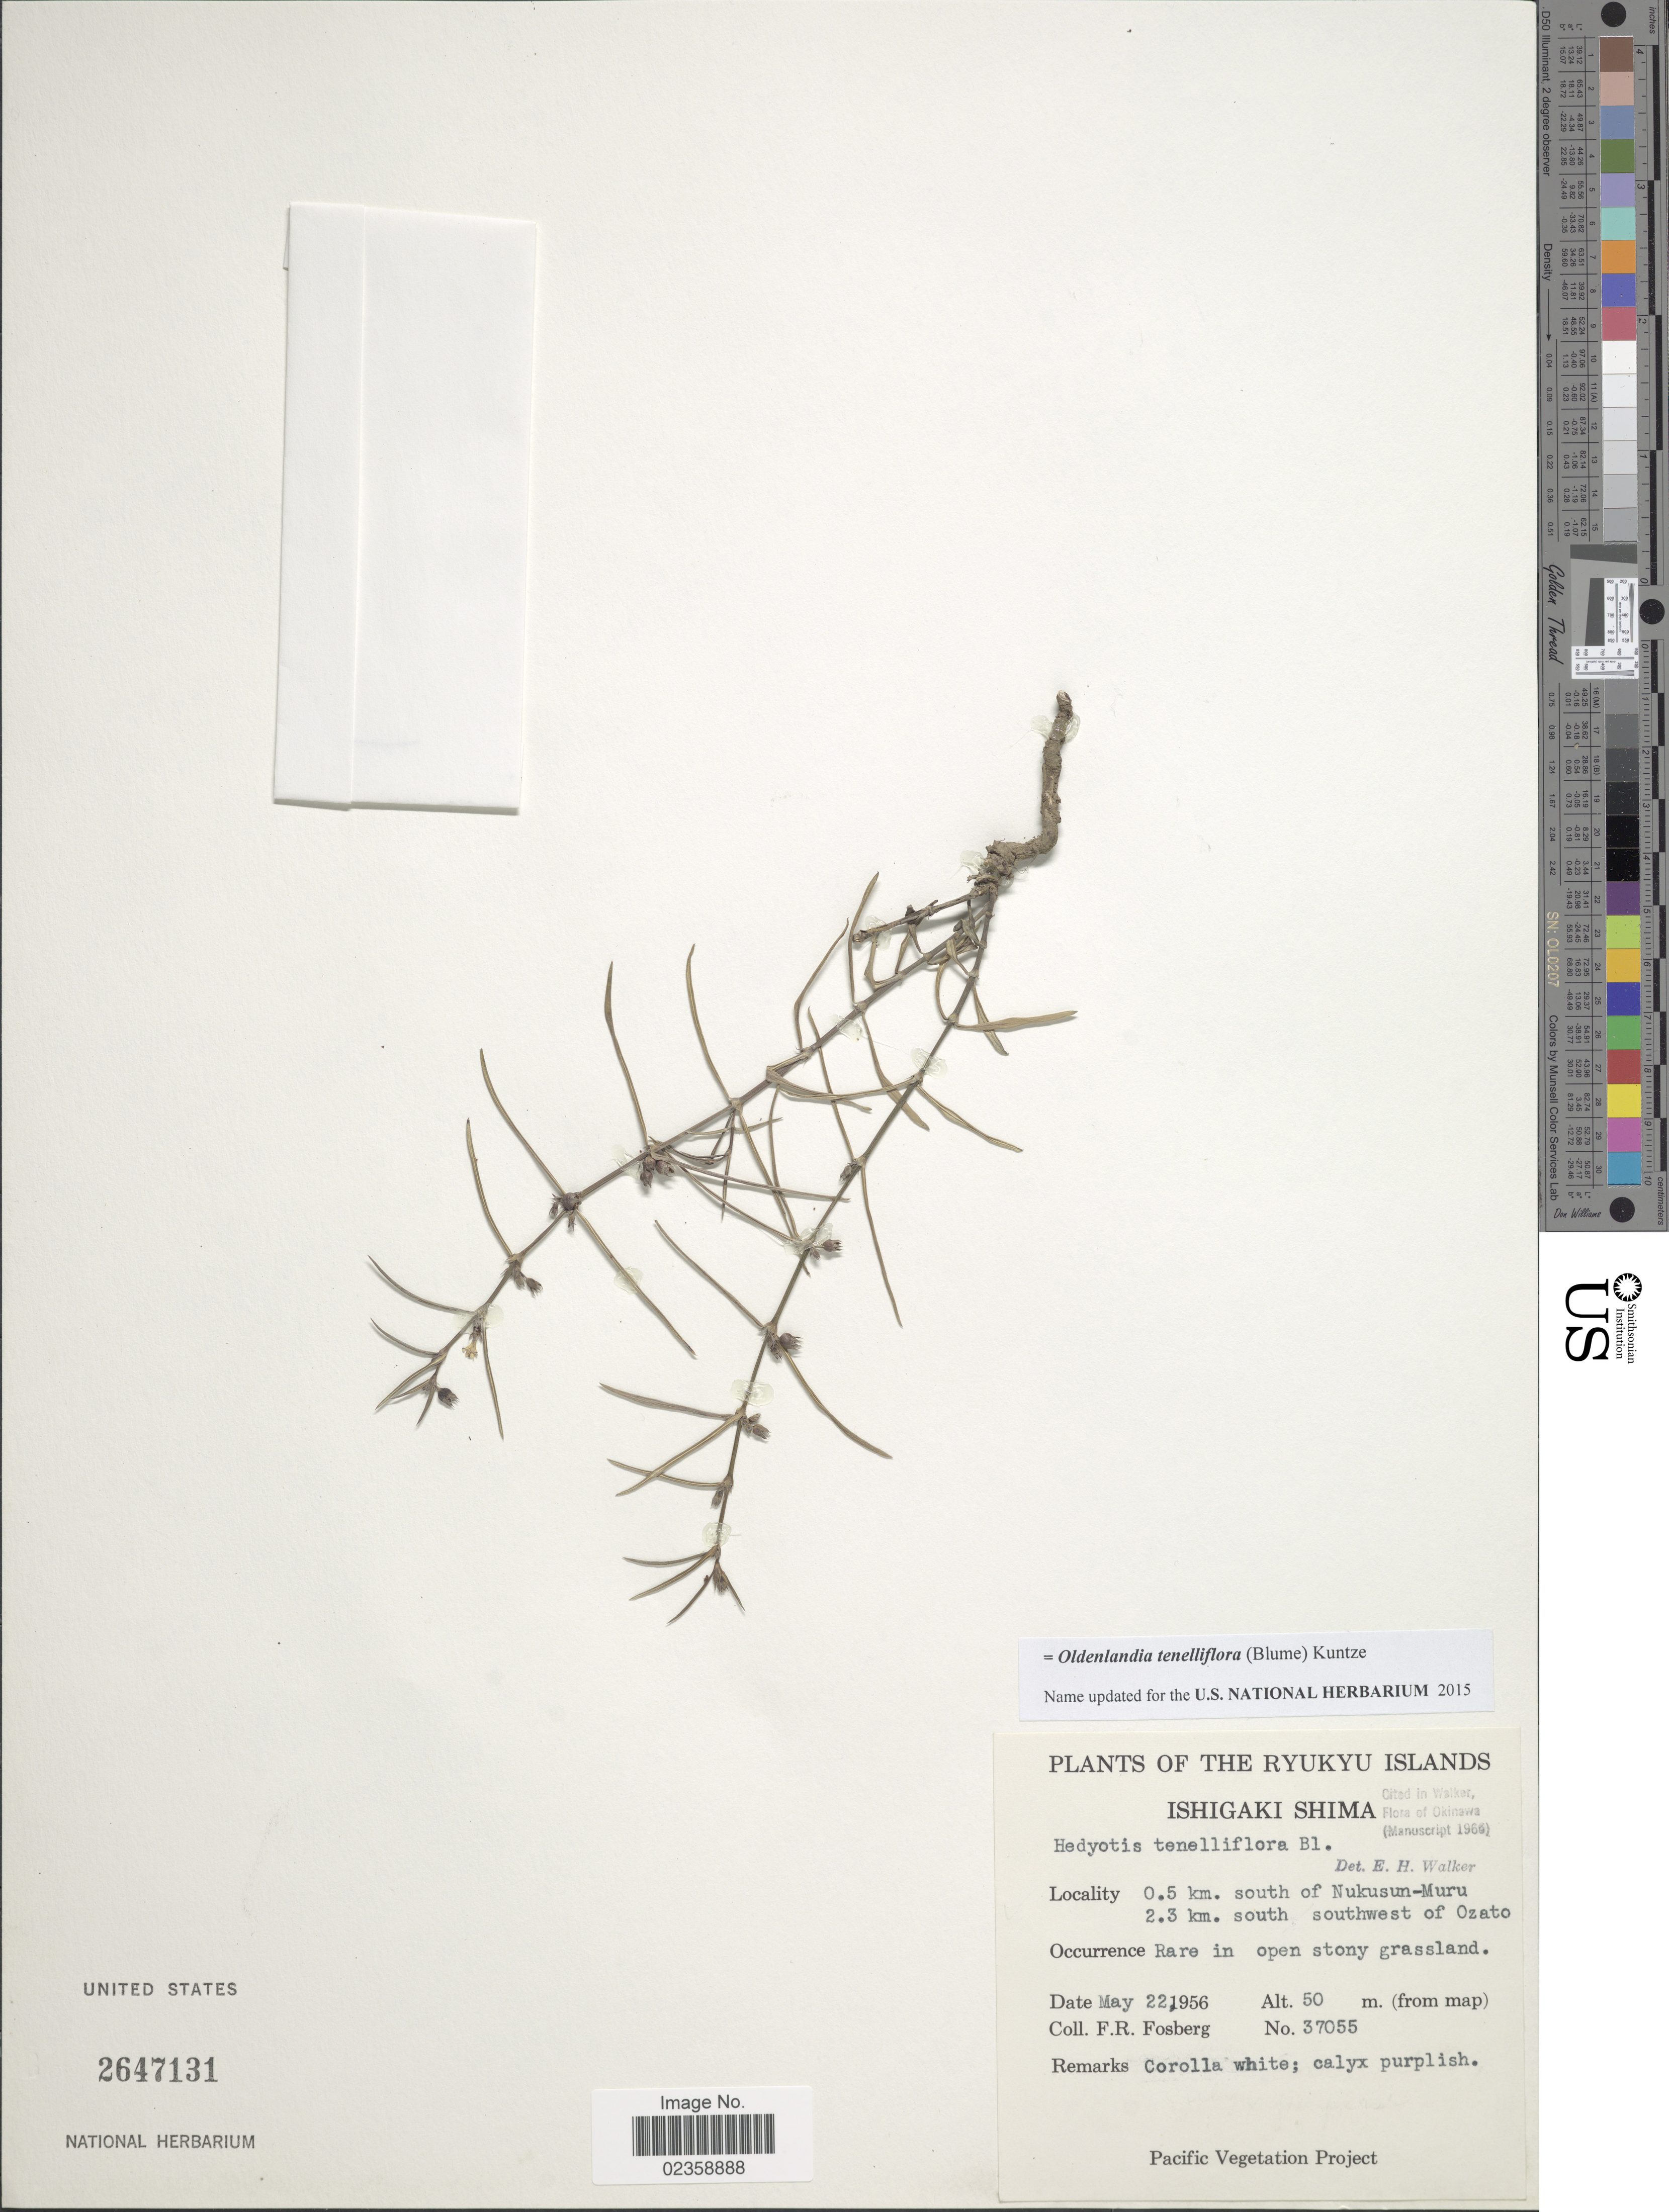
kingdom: Plantae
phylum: Tracheophyta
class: Magnoliopsida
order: Gentianales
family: Rubiaceae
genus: Oldenlandia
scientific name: Oldenlandia tenelliflora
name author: (Blume) Kuntze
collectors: F. R. Fosberg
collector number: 37055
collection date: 1956-05-22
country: Japan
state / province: Okinawa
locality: Ryukyu Islands. Ishigaki Shima. 0.5 km. south of Nukusun-Muru 2.3 km. south southwest of Ozato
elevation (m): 50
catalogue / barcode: US 2647131